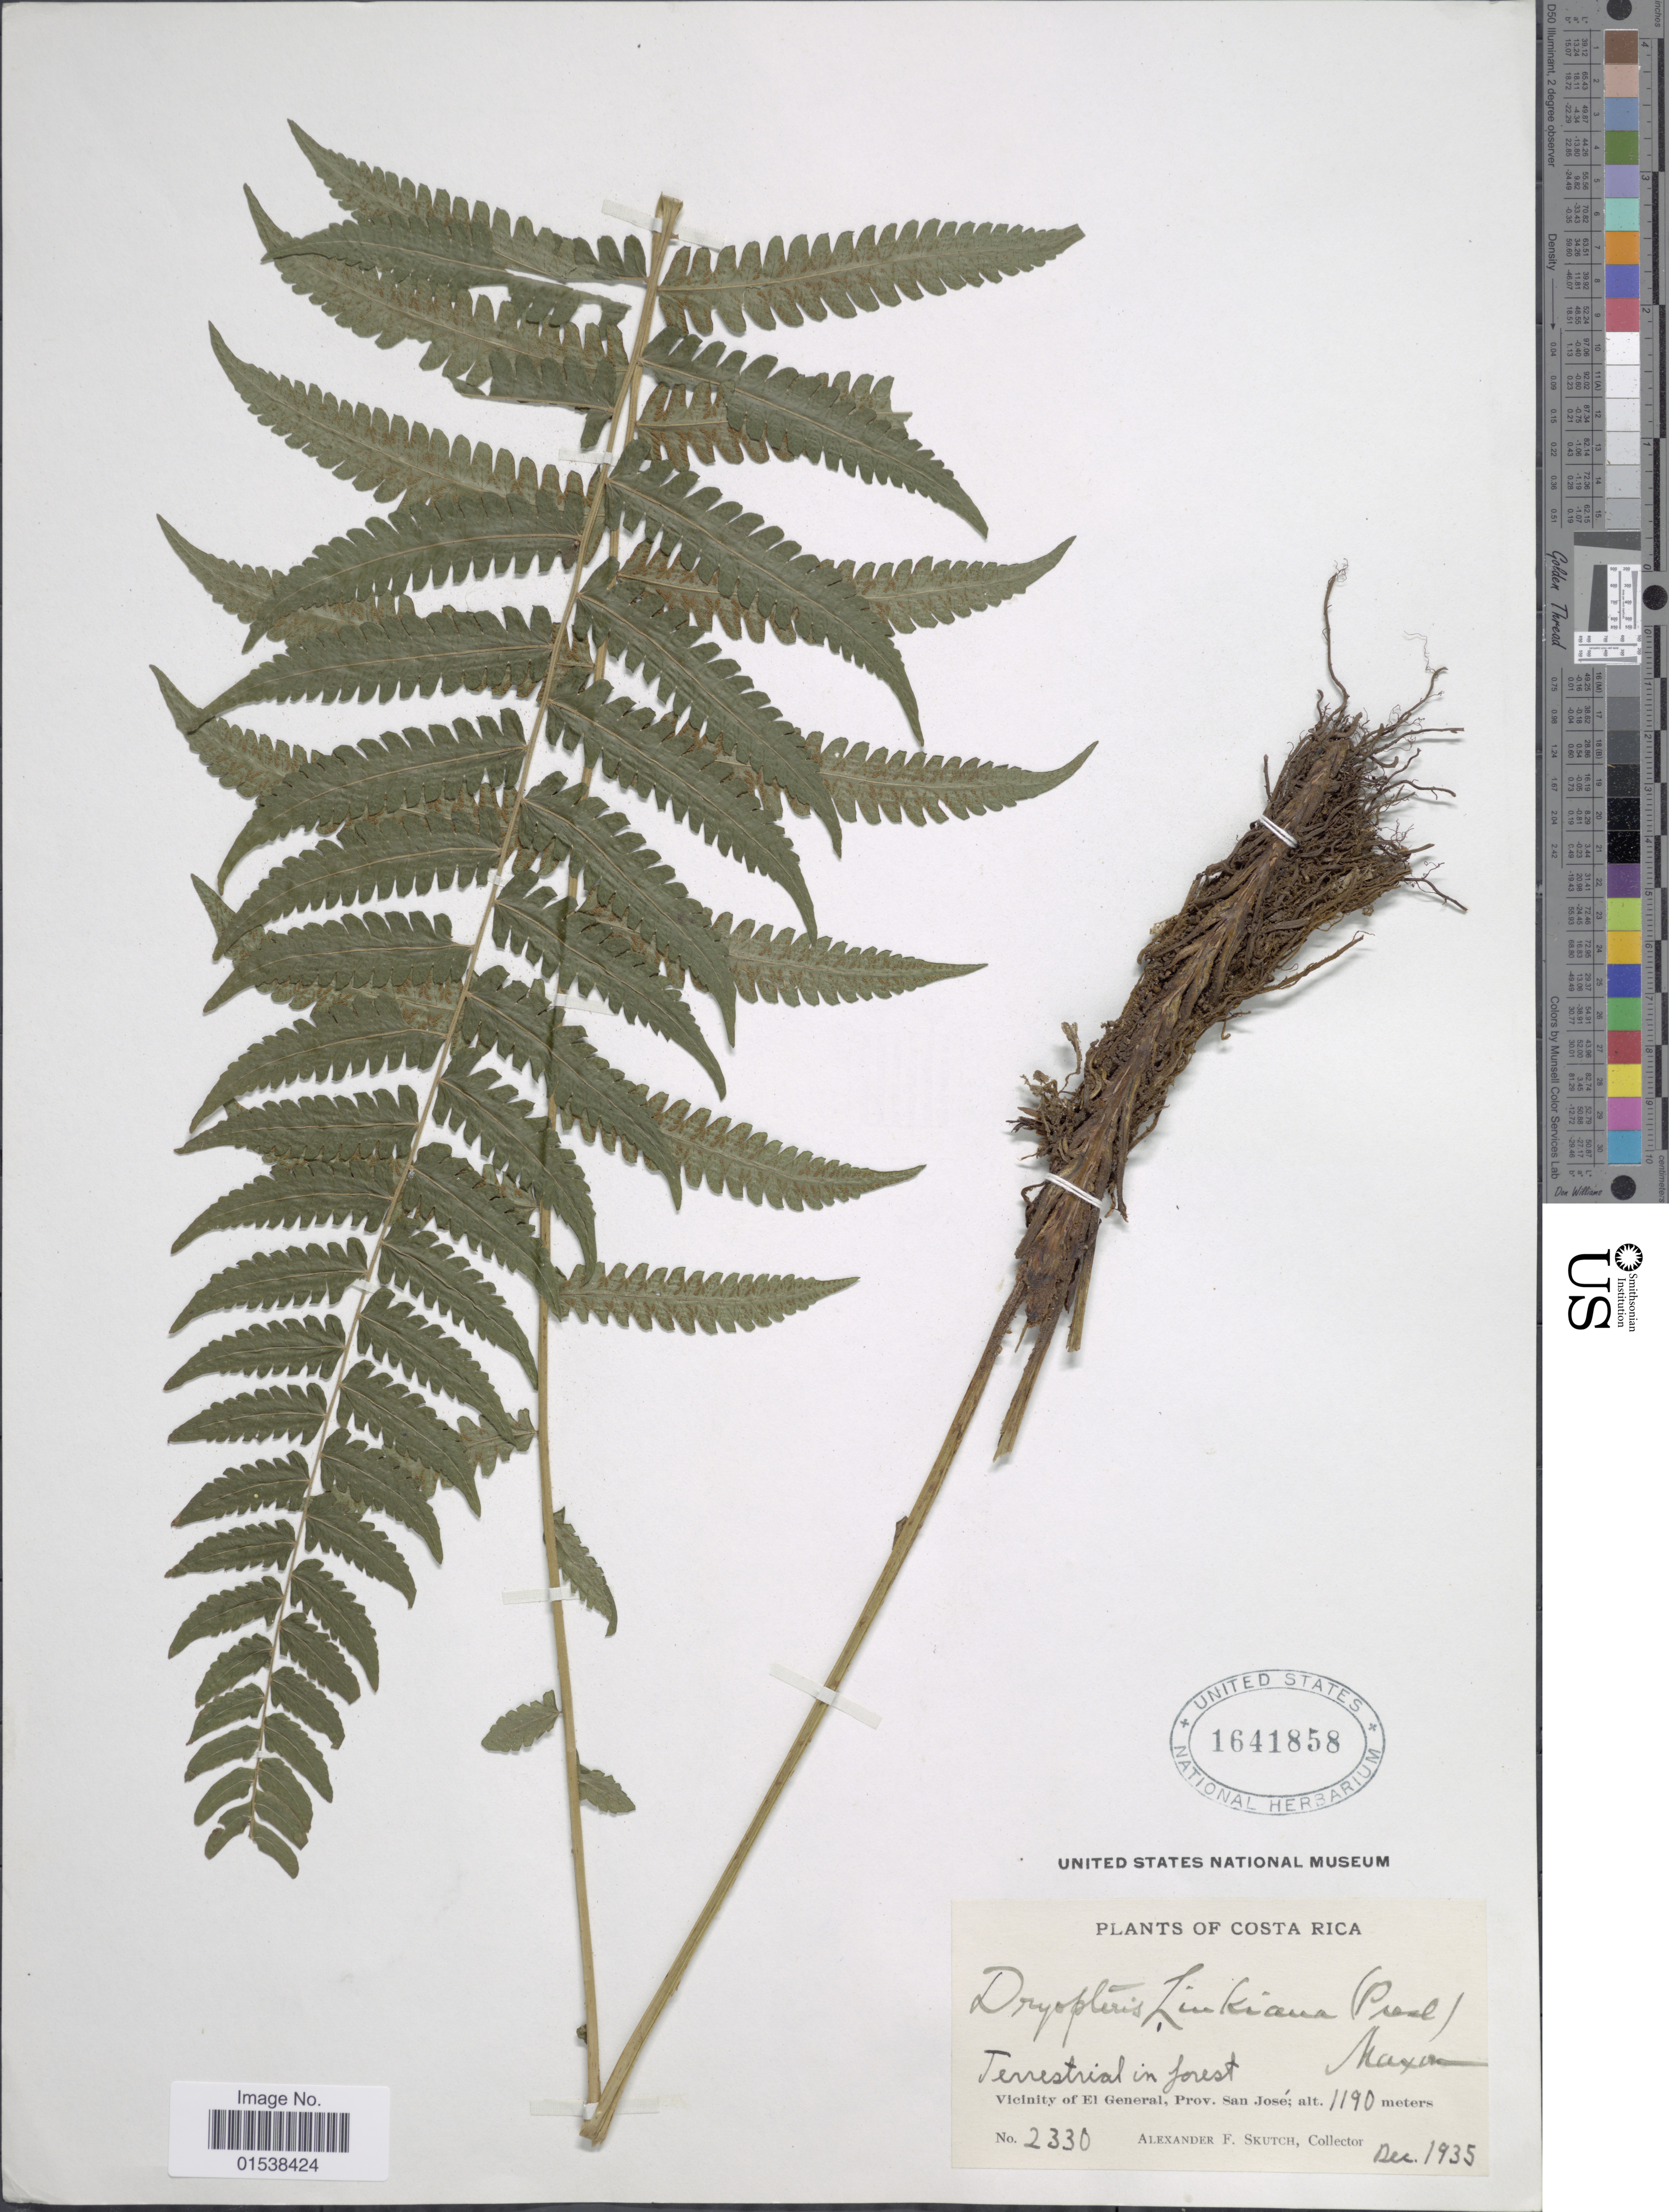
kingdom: Plantae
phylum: Tracheophyta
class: Polypodiopsida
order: Polypodiales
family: Thelypteridaceae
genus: Amauropelta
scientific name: Amauropelta linkiana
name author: (C. Presl) Pic. Serm.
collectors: A. F. Skutch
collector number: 2330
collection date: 1935-12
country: Costa Rica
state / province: San José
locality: Vicinity of El General, Prov. San Jose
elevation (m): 1190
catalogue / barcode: US 1641858